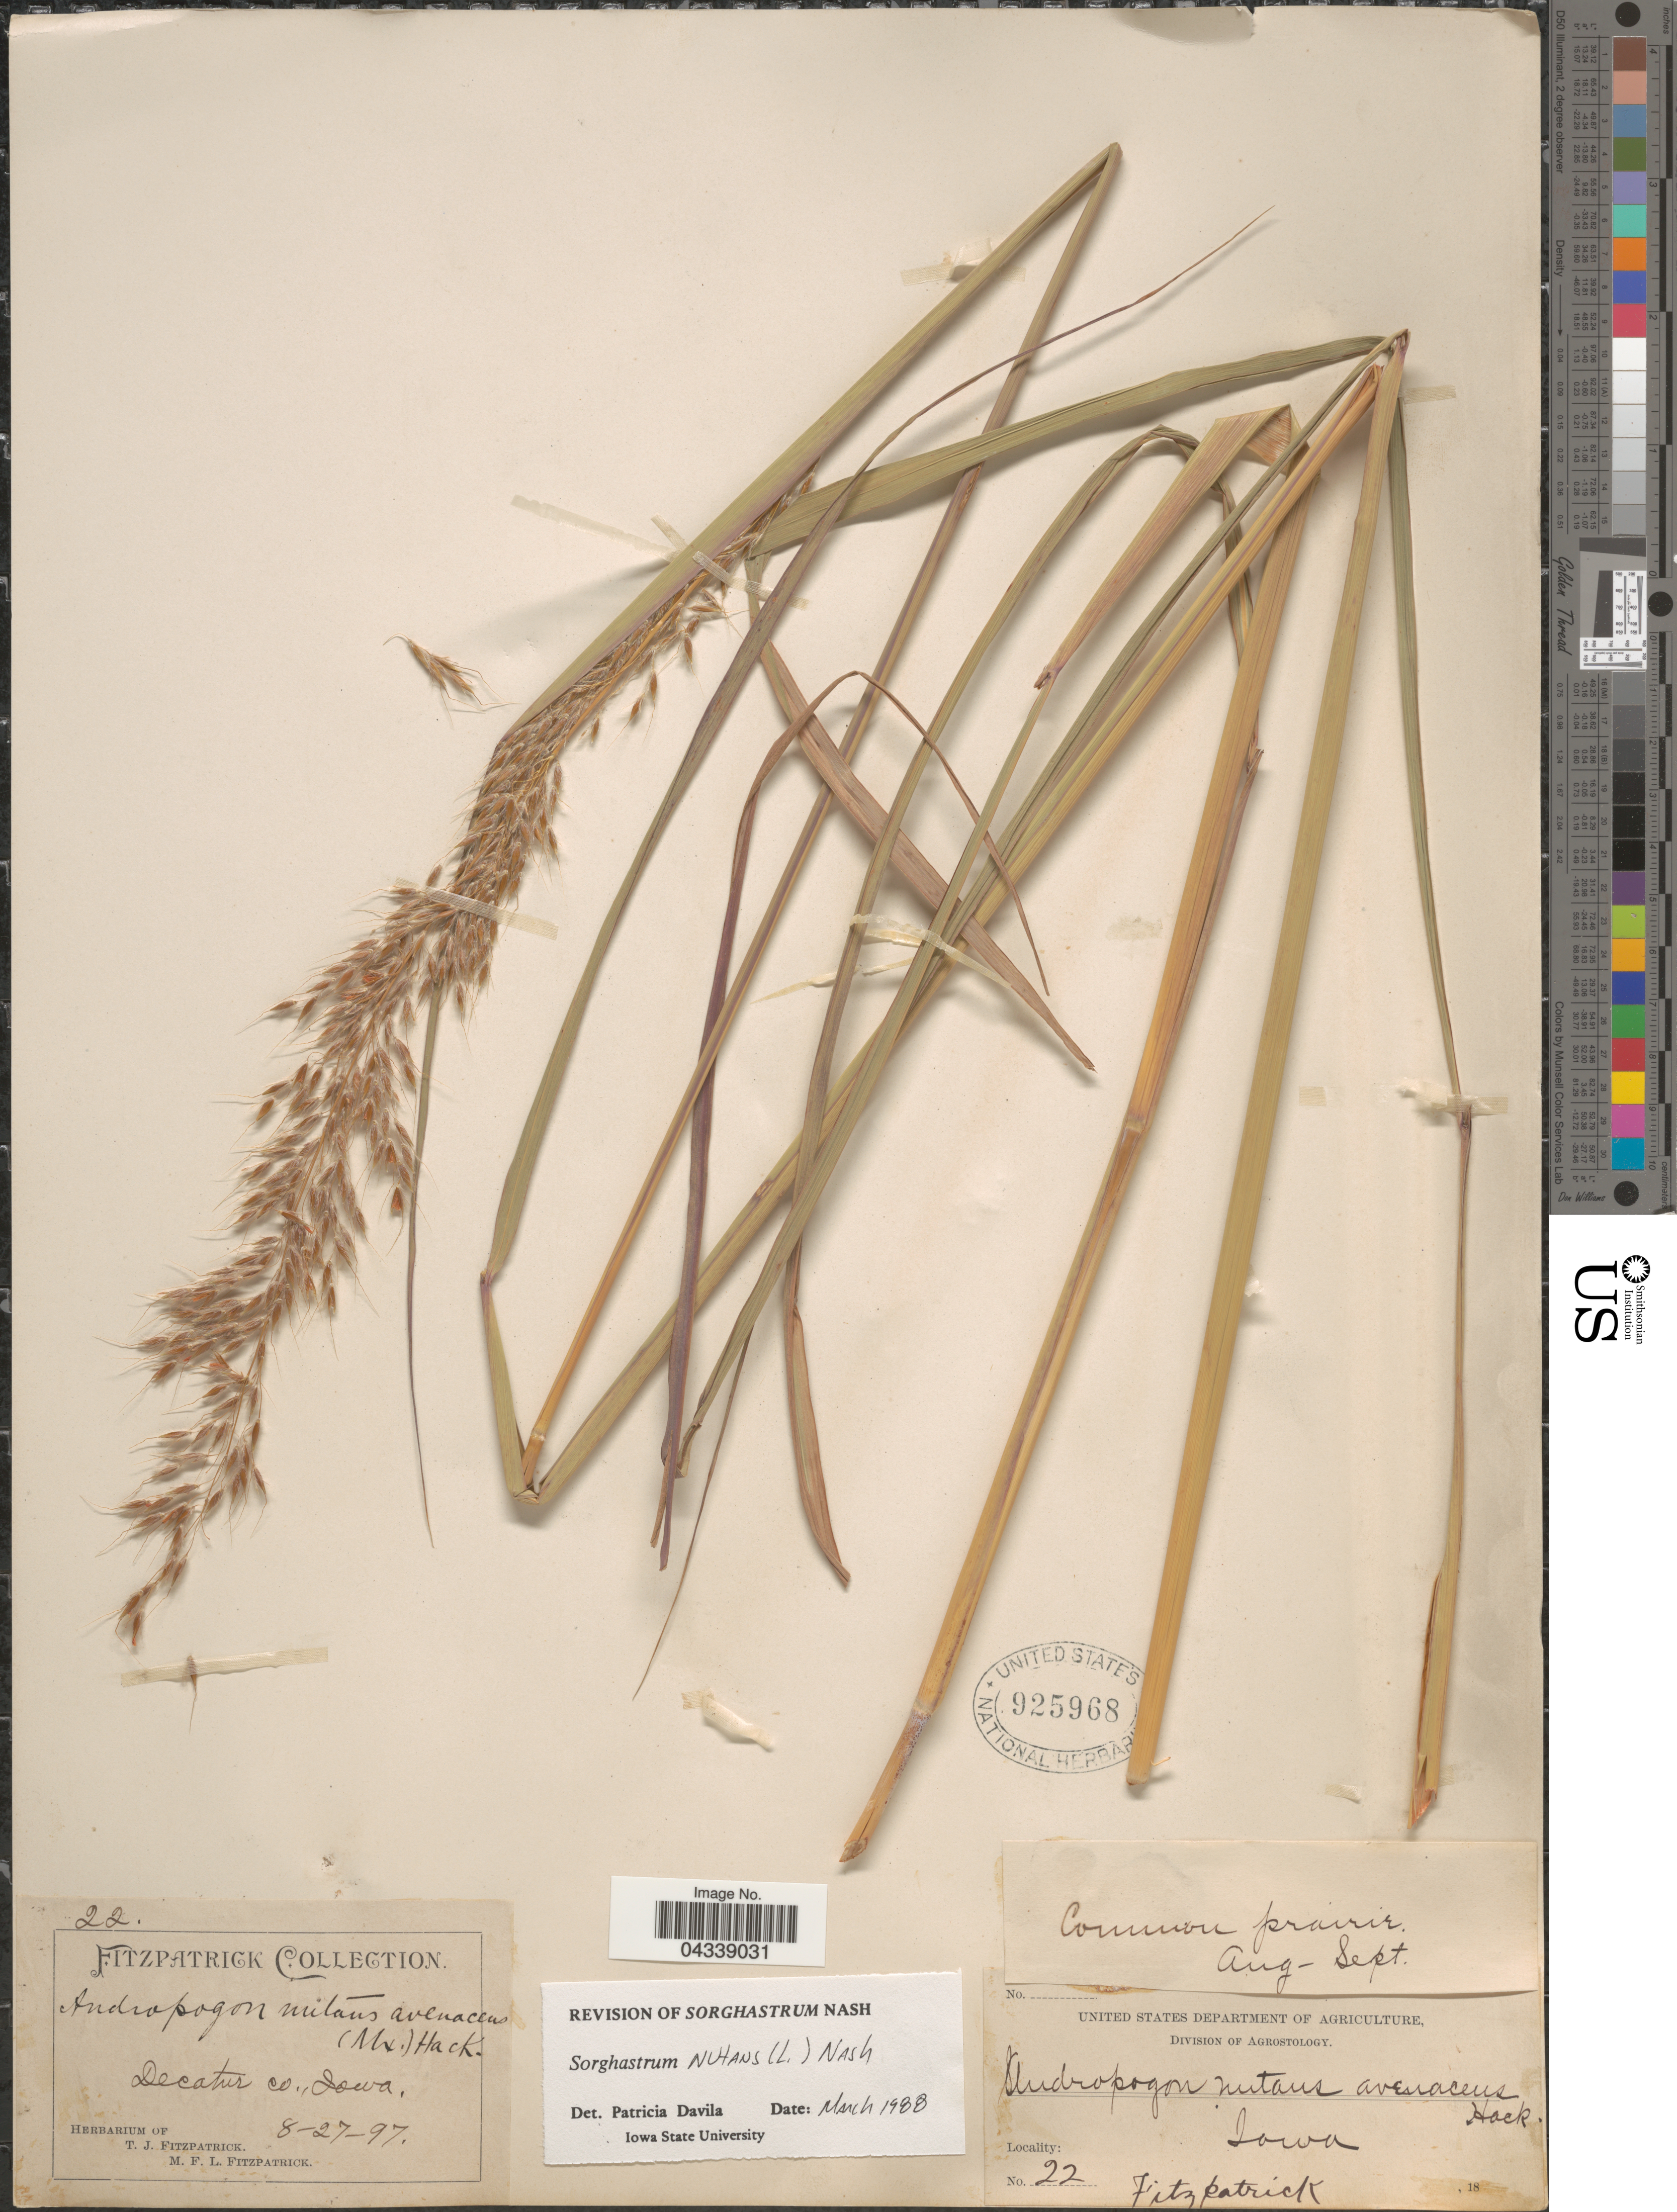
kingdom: Plantae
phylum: Tracheophyta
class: Liliopsida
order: Poales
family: Poaceae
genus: Sorghastrum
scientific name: Sorghastrum nutans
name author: (L.) Nash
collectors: T. Fitzpatrick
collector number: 22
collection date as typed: Transcribed d/m/y: 27/8/97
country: United States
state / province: Iowa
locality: Decatur Co.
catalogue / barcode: US 925968